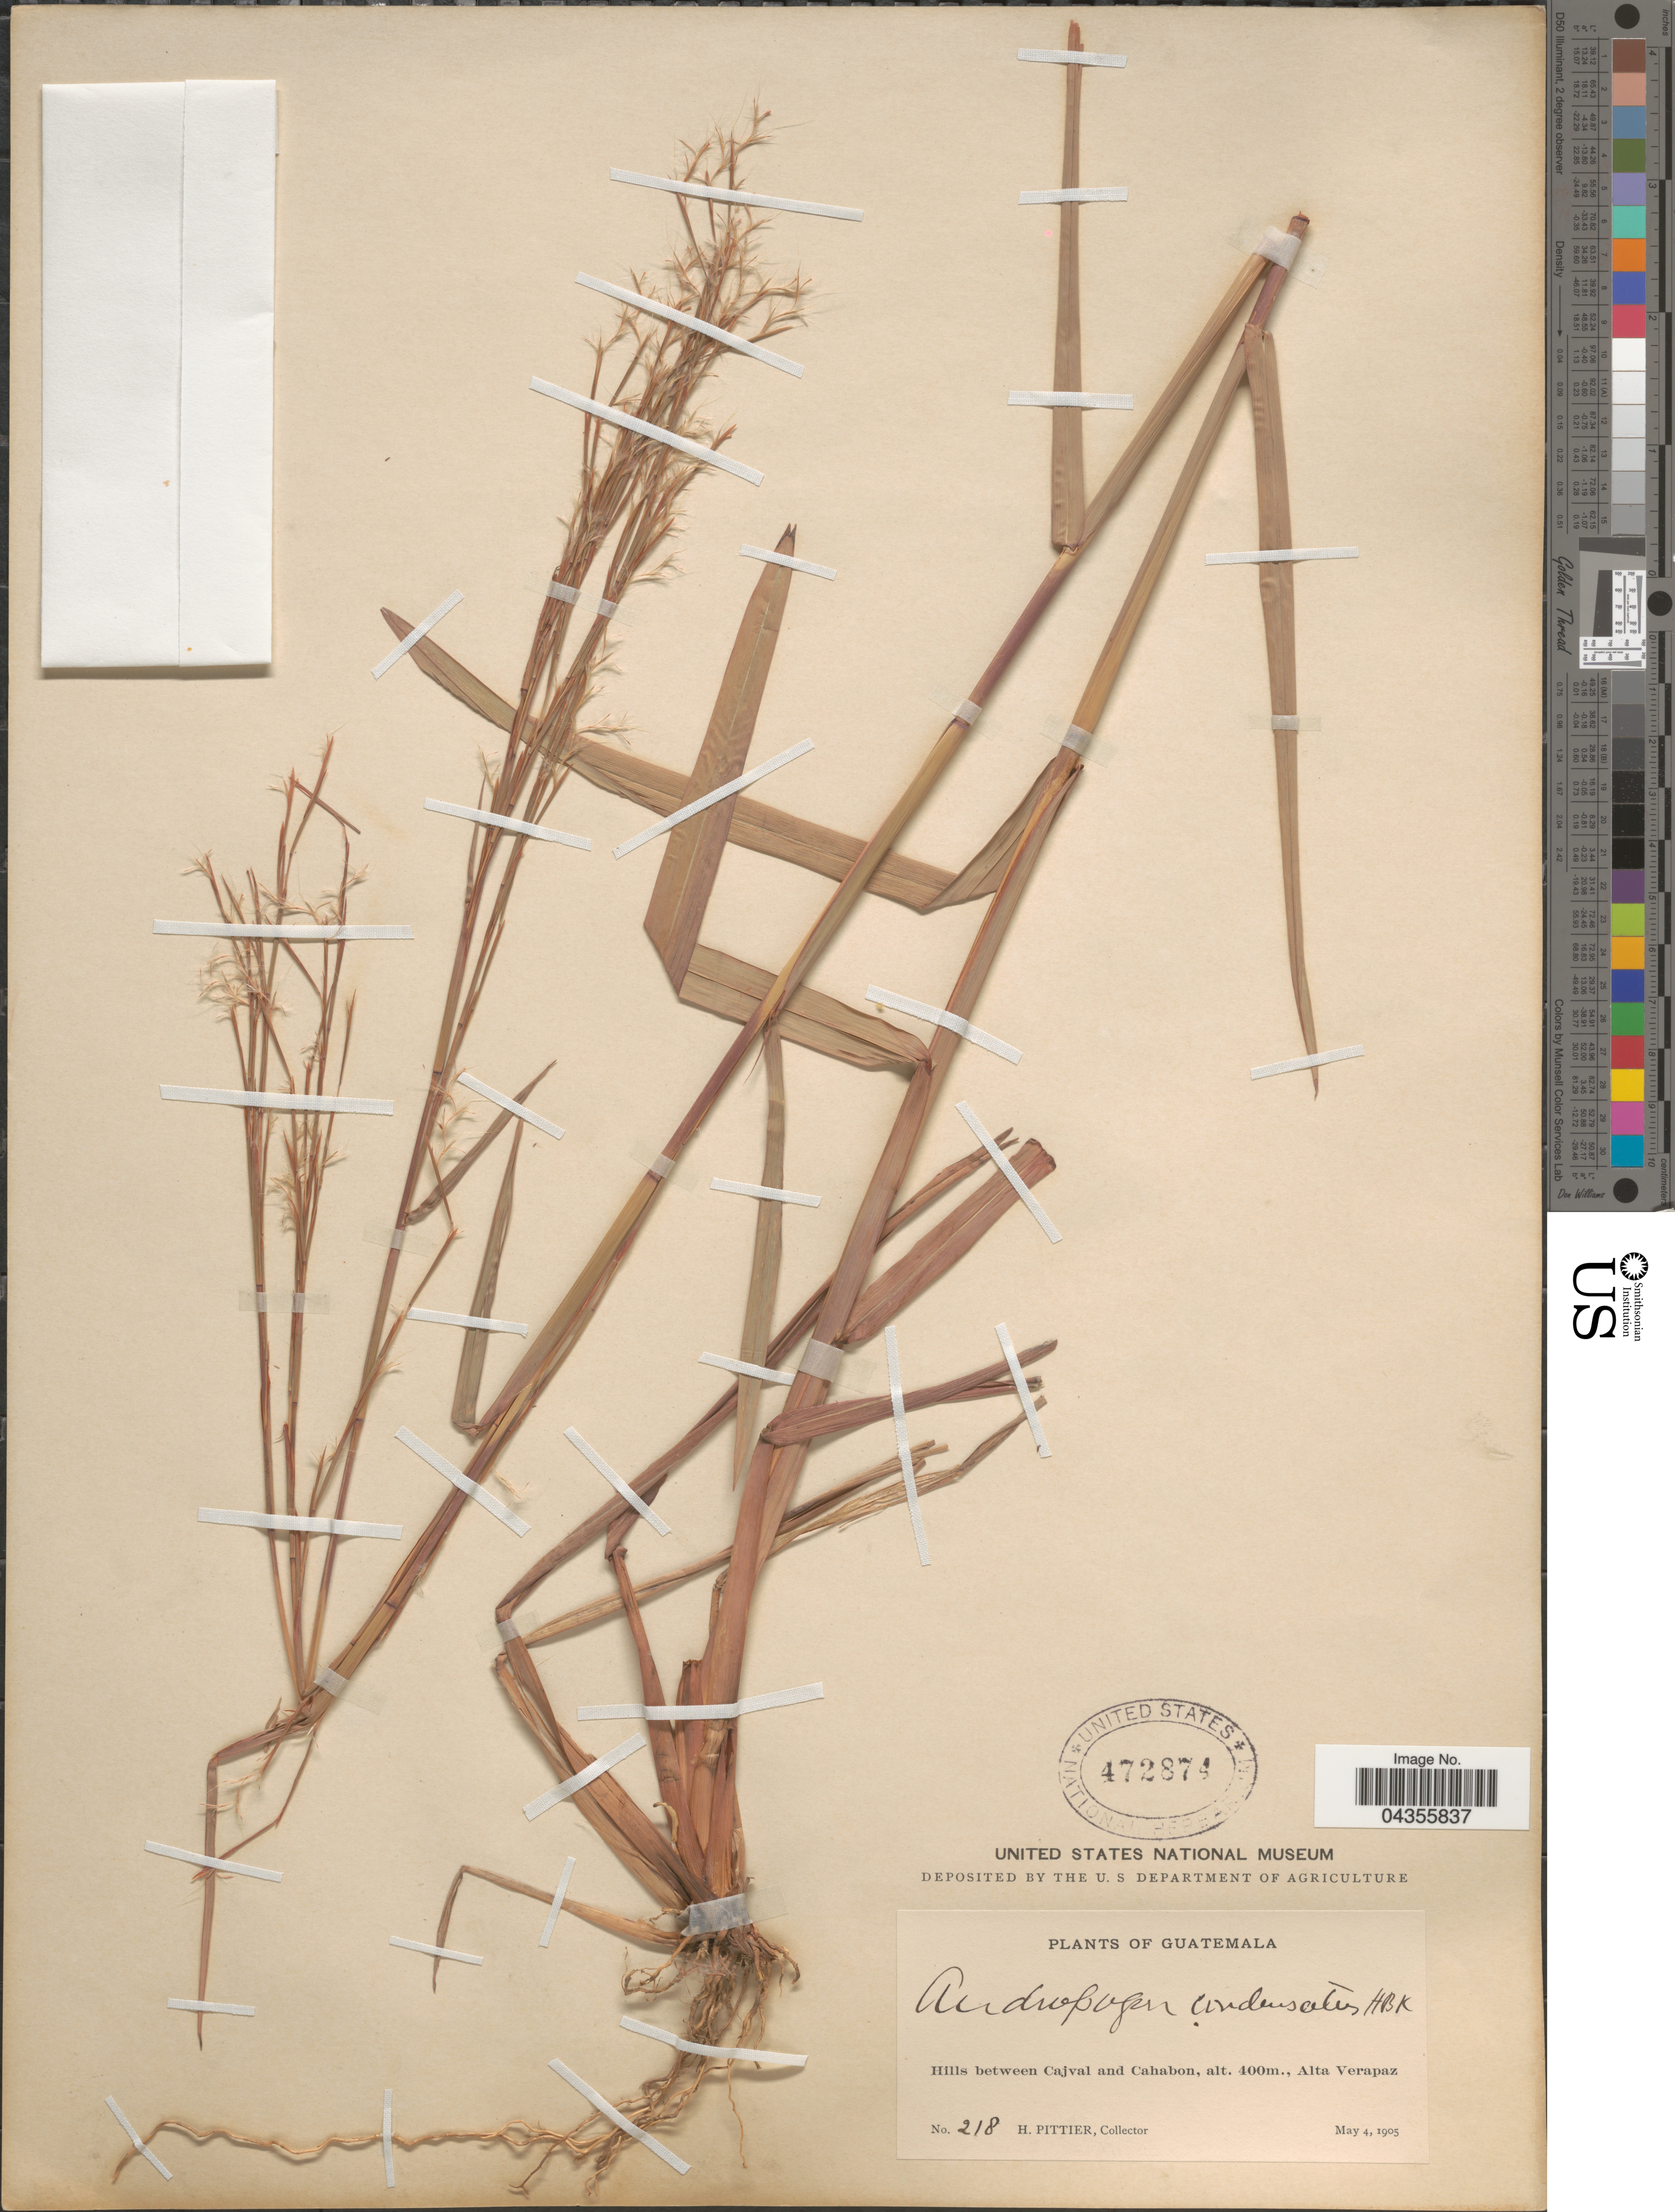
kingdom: Plantae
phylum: Tracheophyta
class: Liliopsida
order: Poales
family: Poaceae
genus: Schizachyrium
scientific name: Schizachyrium condensatum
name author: (Kunth) Nees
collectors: H. F. Pittier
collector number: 218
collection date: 1905-05-04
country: Guatemala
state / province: Alta Verapaz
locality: Hills between Cajval and Cahabon.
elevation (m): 400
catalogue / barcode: US 472874